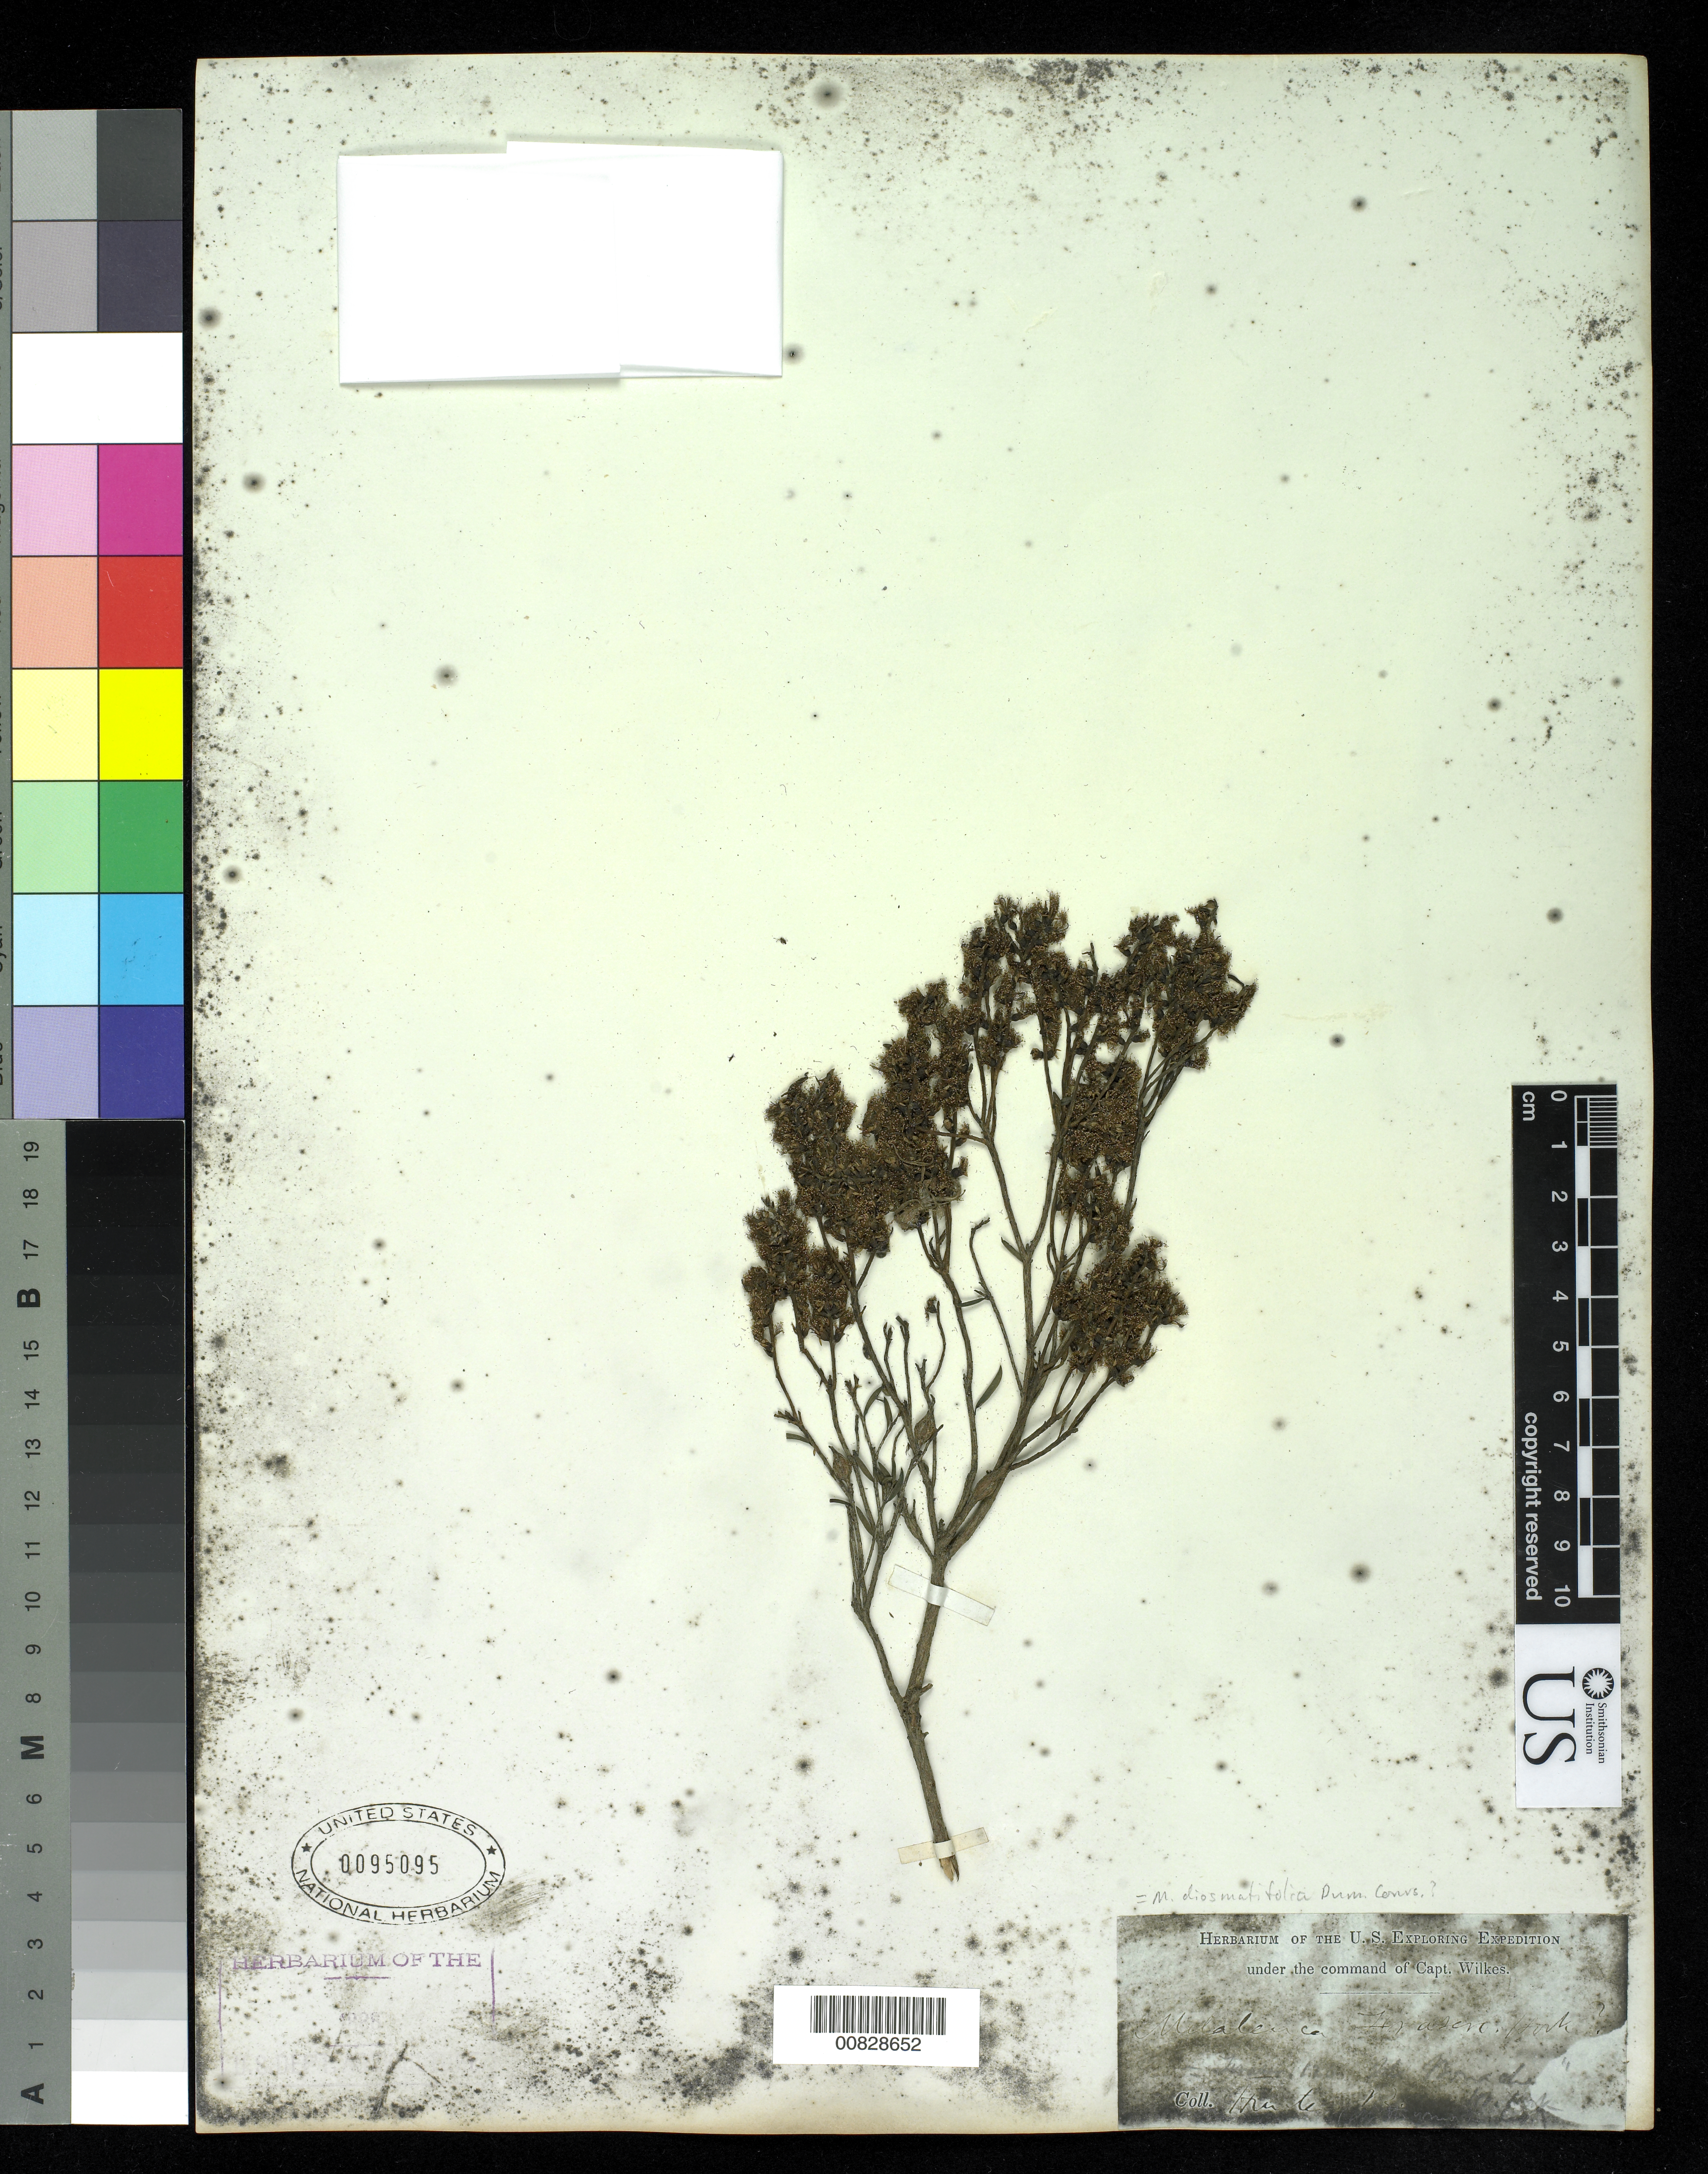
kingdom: Plantae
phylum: Tracheophyta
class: Magnoliopsida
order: Myrtales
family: Myrtaceae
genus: Melaleuca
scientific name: Melaleuca diosmatifolia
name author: Dum. Cours.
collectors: Wilkes Explor. Exped.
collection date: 1838/1842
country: Australia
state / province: New South Wales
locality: Hunter's River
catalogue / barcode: US 95095